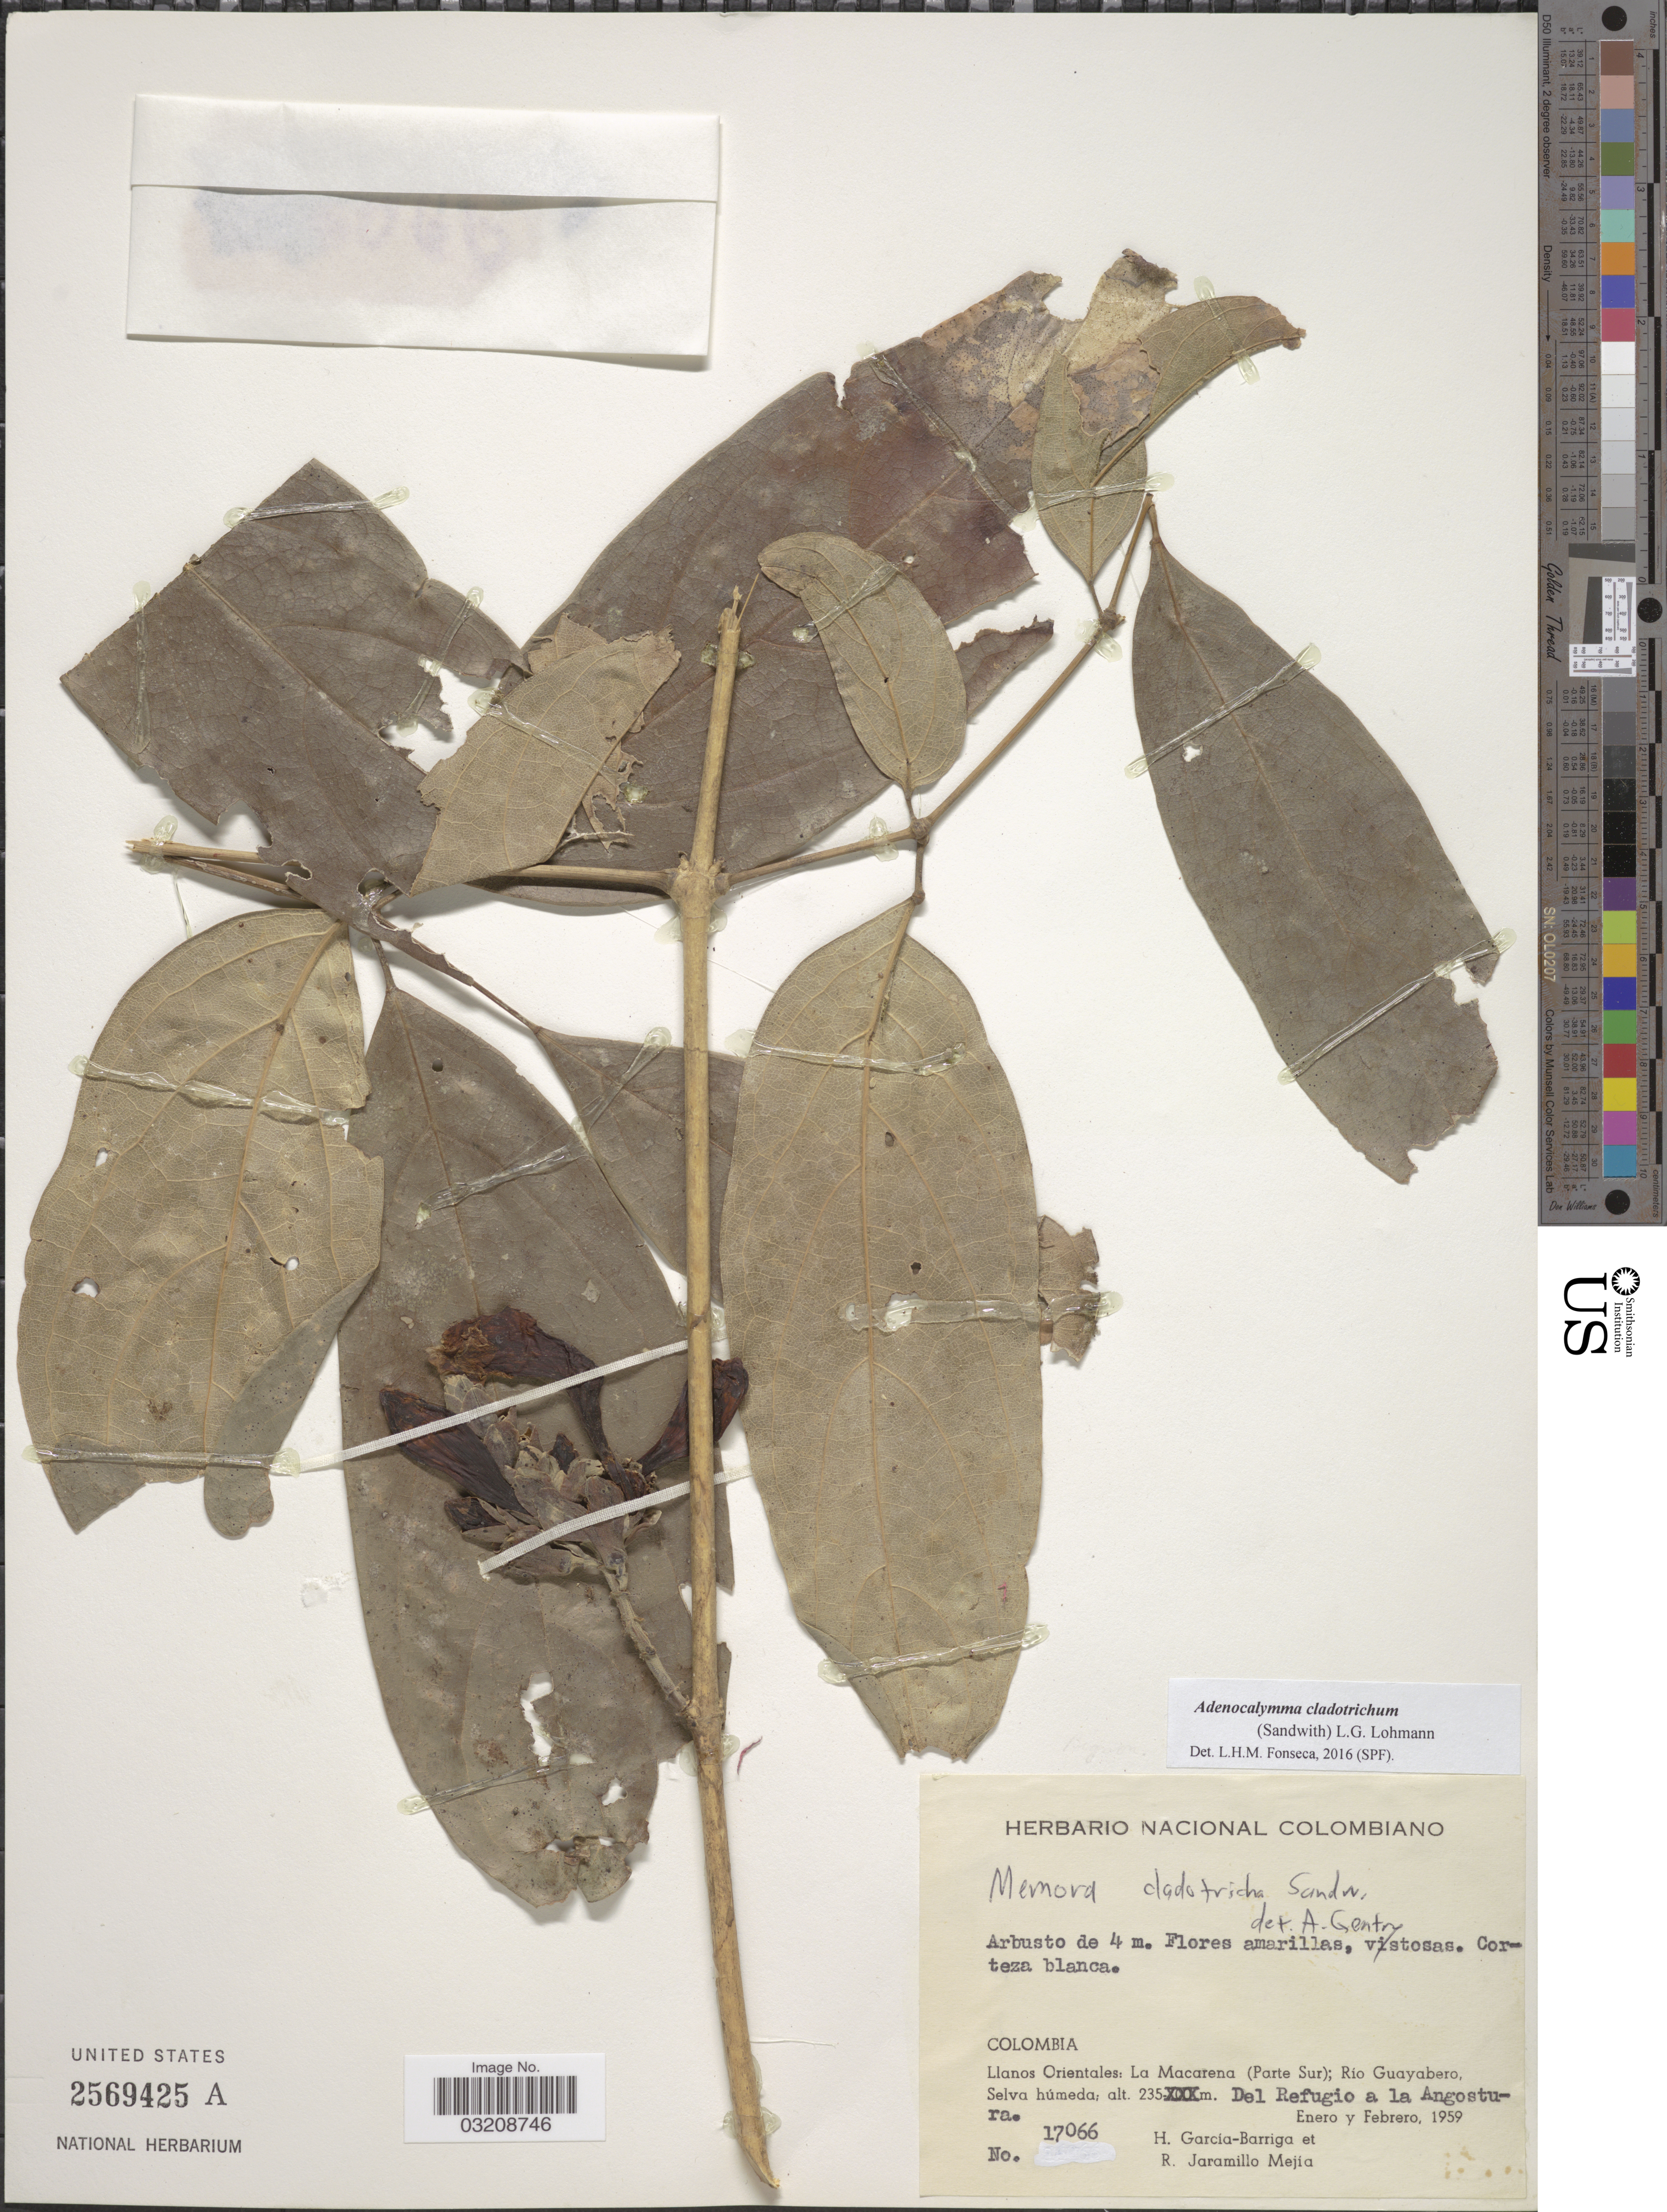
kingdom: Plantae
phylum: Tracheophyta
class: Magnoliopsida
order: Lamiales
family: Bignoniaceae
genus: Adenocalymma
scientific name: Adenocalymma cladotrichum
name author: (Sandwith) L.G. Lohmann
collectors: H. García Barriga & R. Jaramillo M.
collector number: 17066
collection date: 1959-01/1959-02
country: Colombia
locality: Llanos Orientales: La Macarena (Parte Sur); Rio Guayabero, Selva húmeda. Del Refugio a la Angostura.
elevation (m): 235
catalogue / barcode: US 2569425A